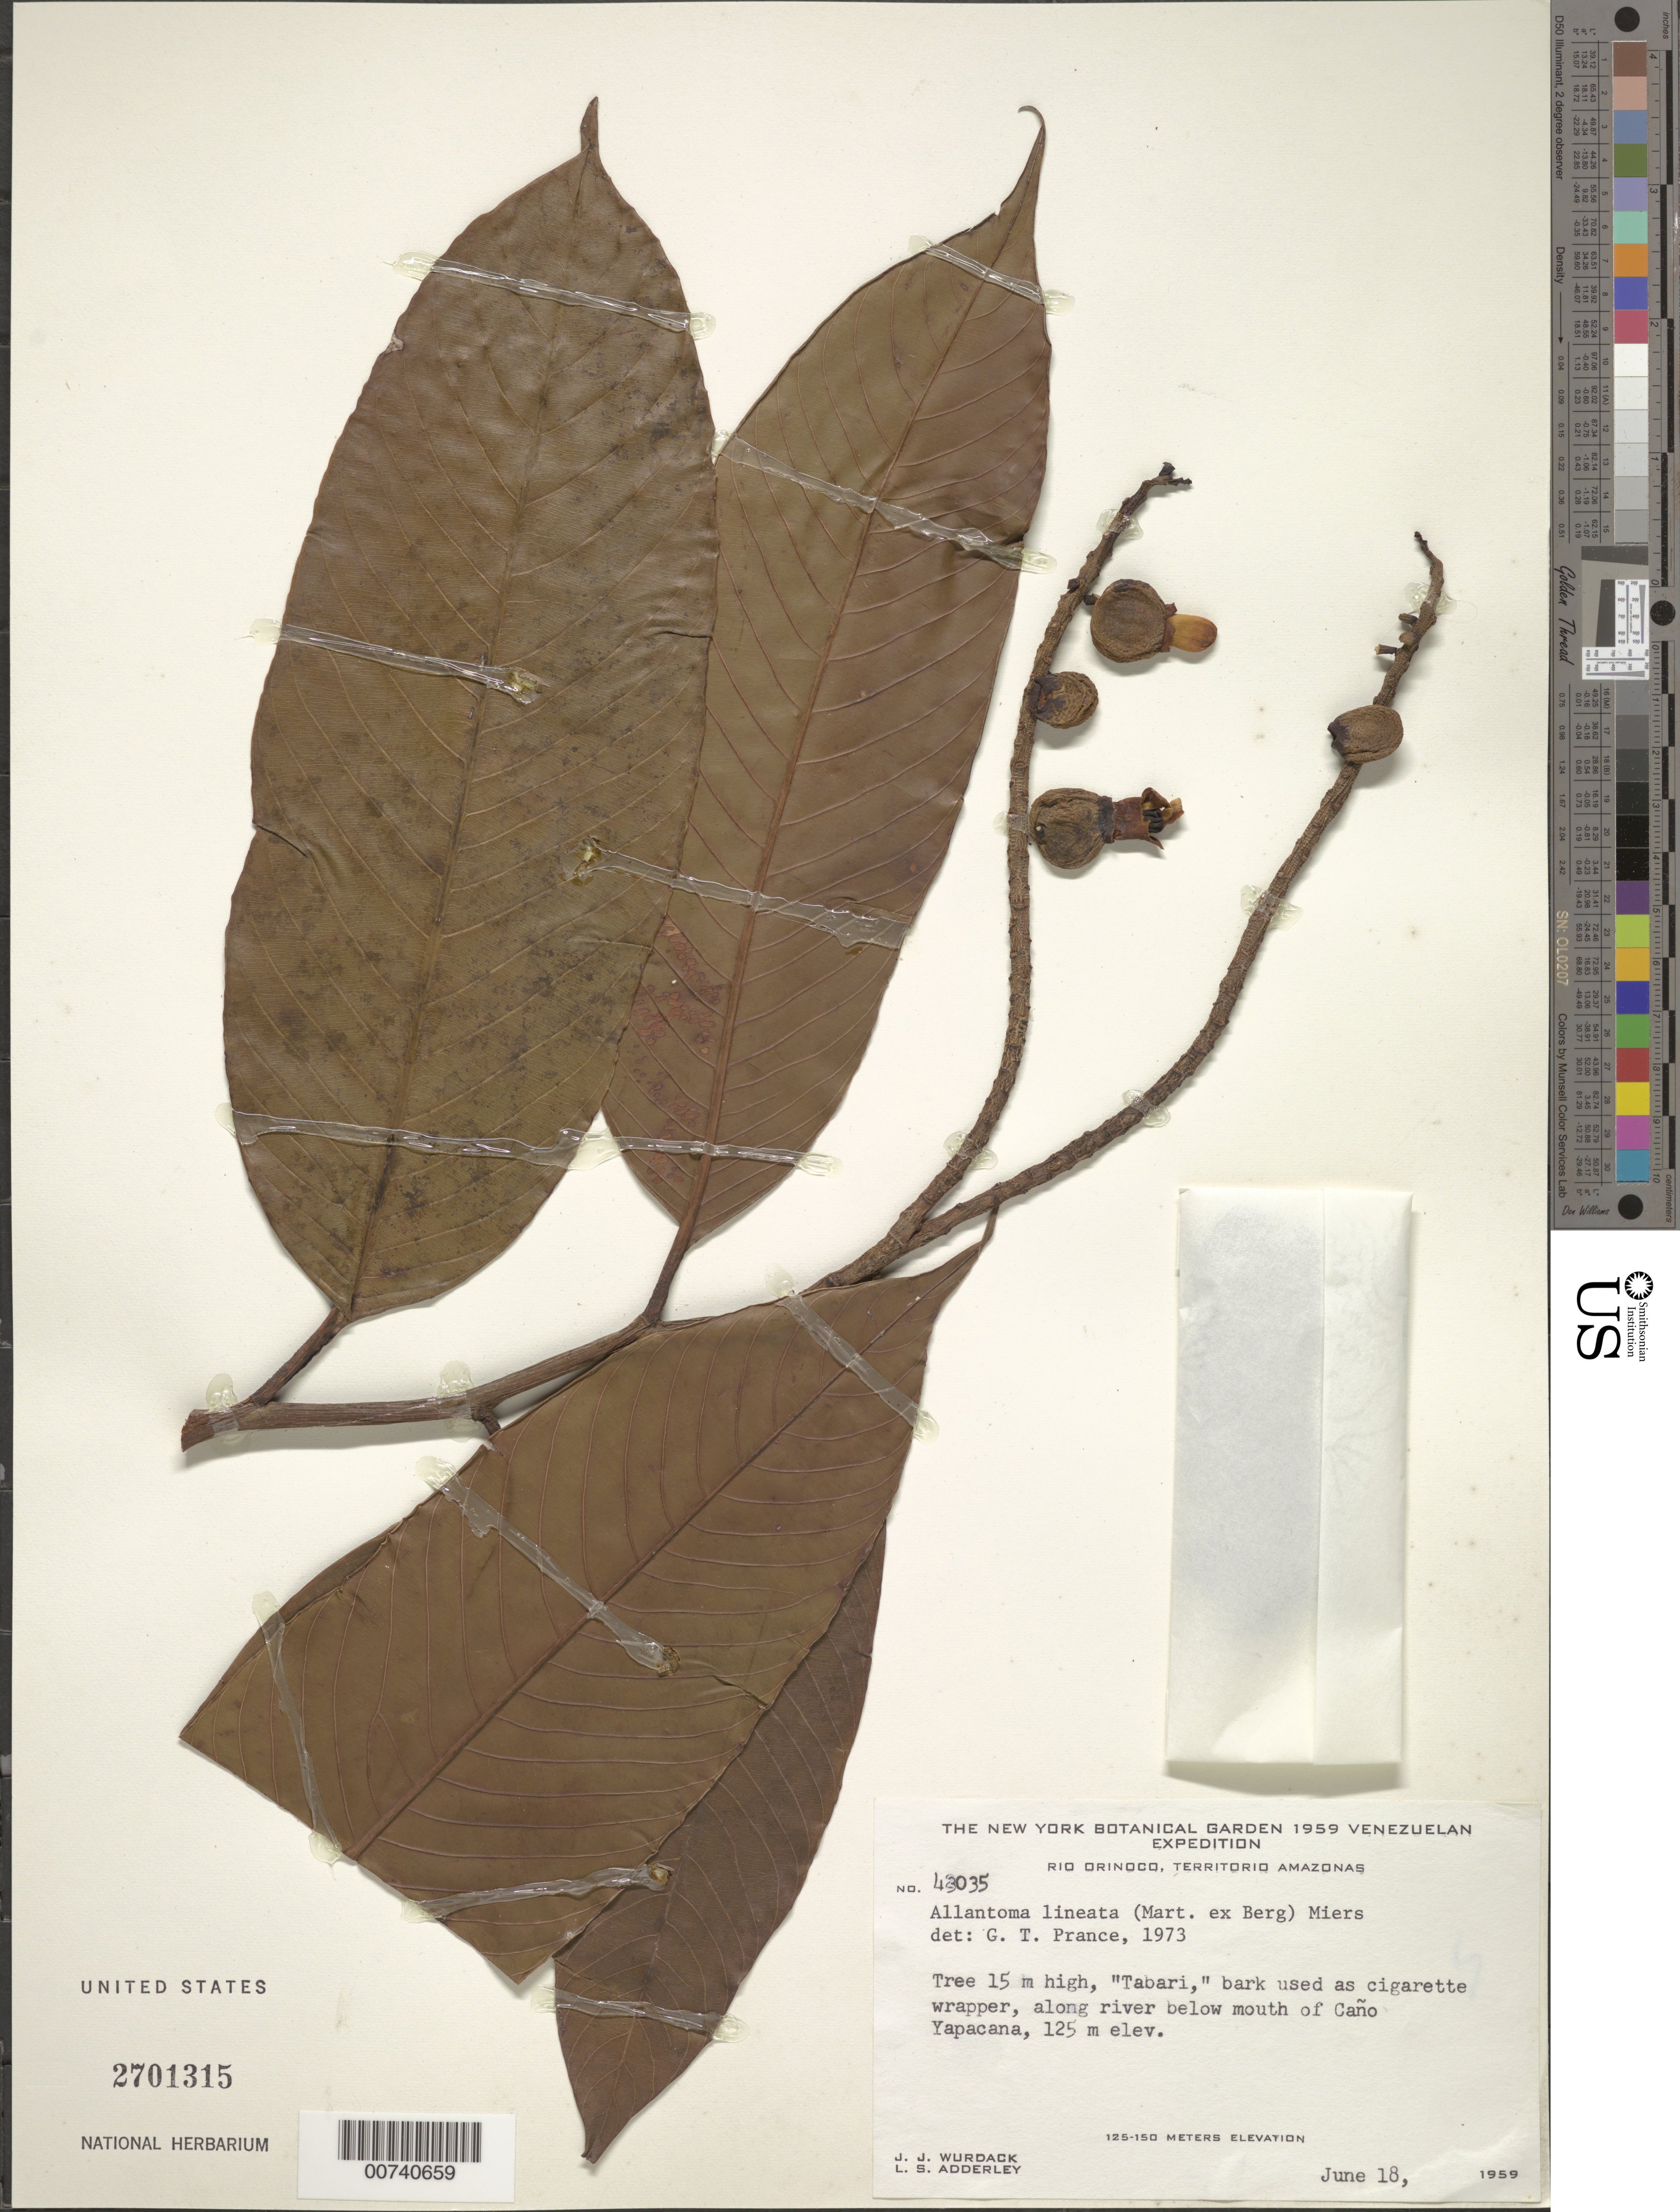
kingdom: Plantae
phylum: Tracheophyta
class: Magnoliopsida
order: Ericales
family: Lecythidaceae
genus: Allantoma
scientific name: Allantoma lineata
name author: (Mart. ex O. Berg) Miers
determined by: Prance, G. T.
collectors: J. J. Wurdack & L. S. Adderley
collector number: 43035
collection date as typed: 18-Jun-59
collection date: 1959-06-18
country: Venezuela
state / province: Amazonas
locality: Río Orinoco, Caño Yapacana, just below mouth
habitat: Along river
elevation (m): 125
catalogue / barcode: US 2701315